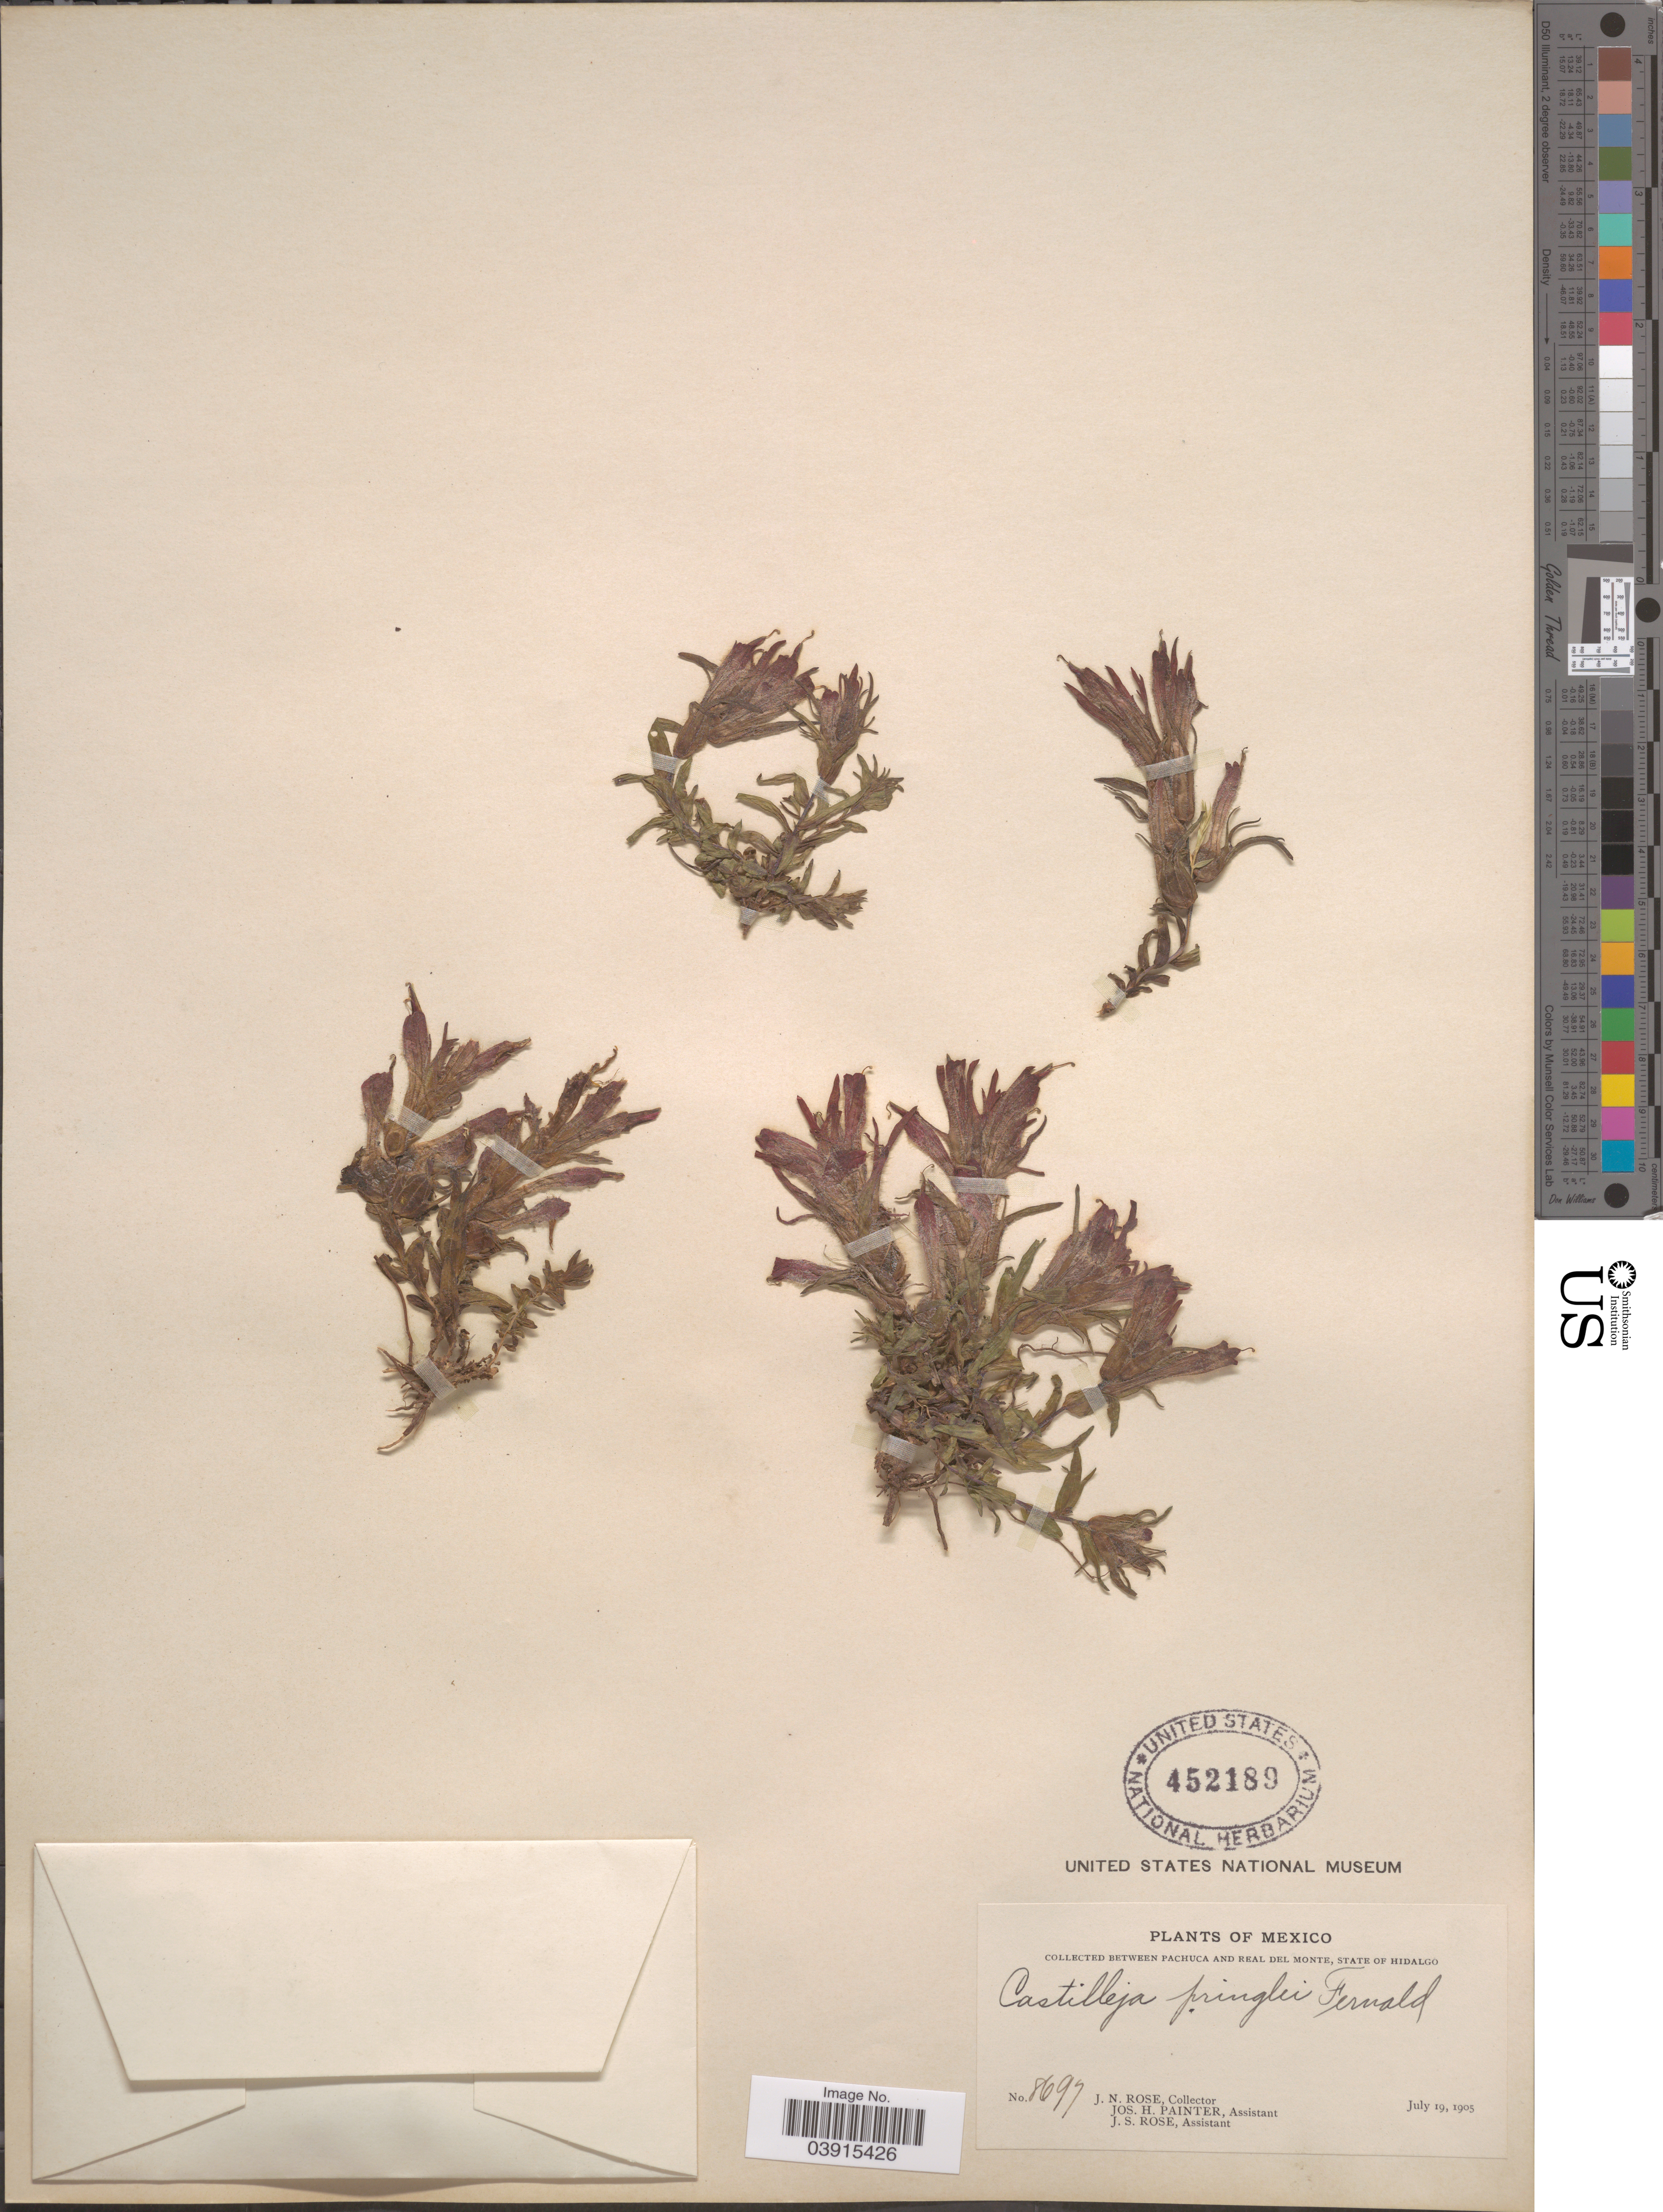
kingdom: Plantae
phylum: Tracheophyta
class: Magnoliopsida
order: Lamiales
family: Orobanchaceae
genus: Castilleja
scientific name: Castilleja schaffneri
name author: Hemsl.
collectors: J. N. Rose, J. H. Painter & J. S. Rose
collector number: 8697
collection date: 1905-07-19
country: Mexico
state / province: Hidalgo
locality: Between Pachuca and Real del Monte.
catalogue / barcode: US 452189